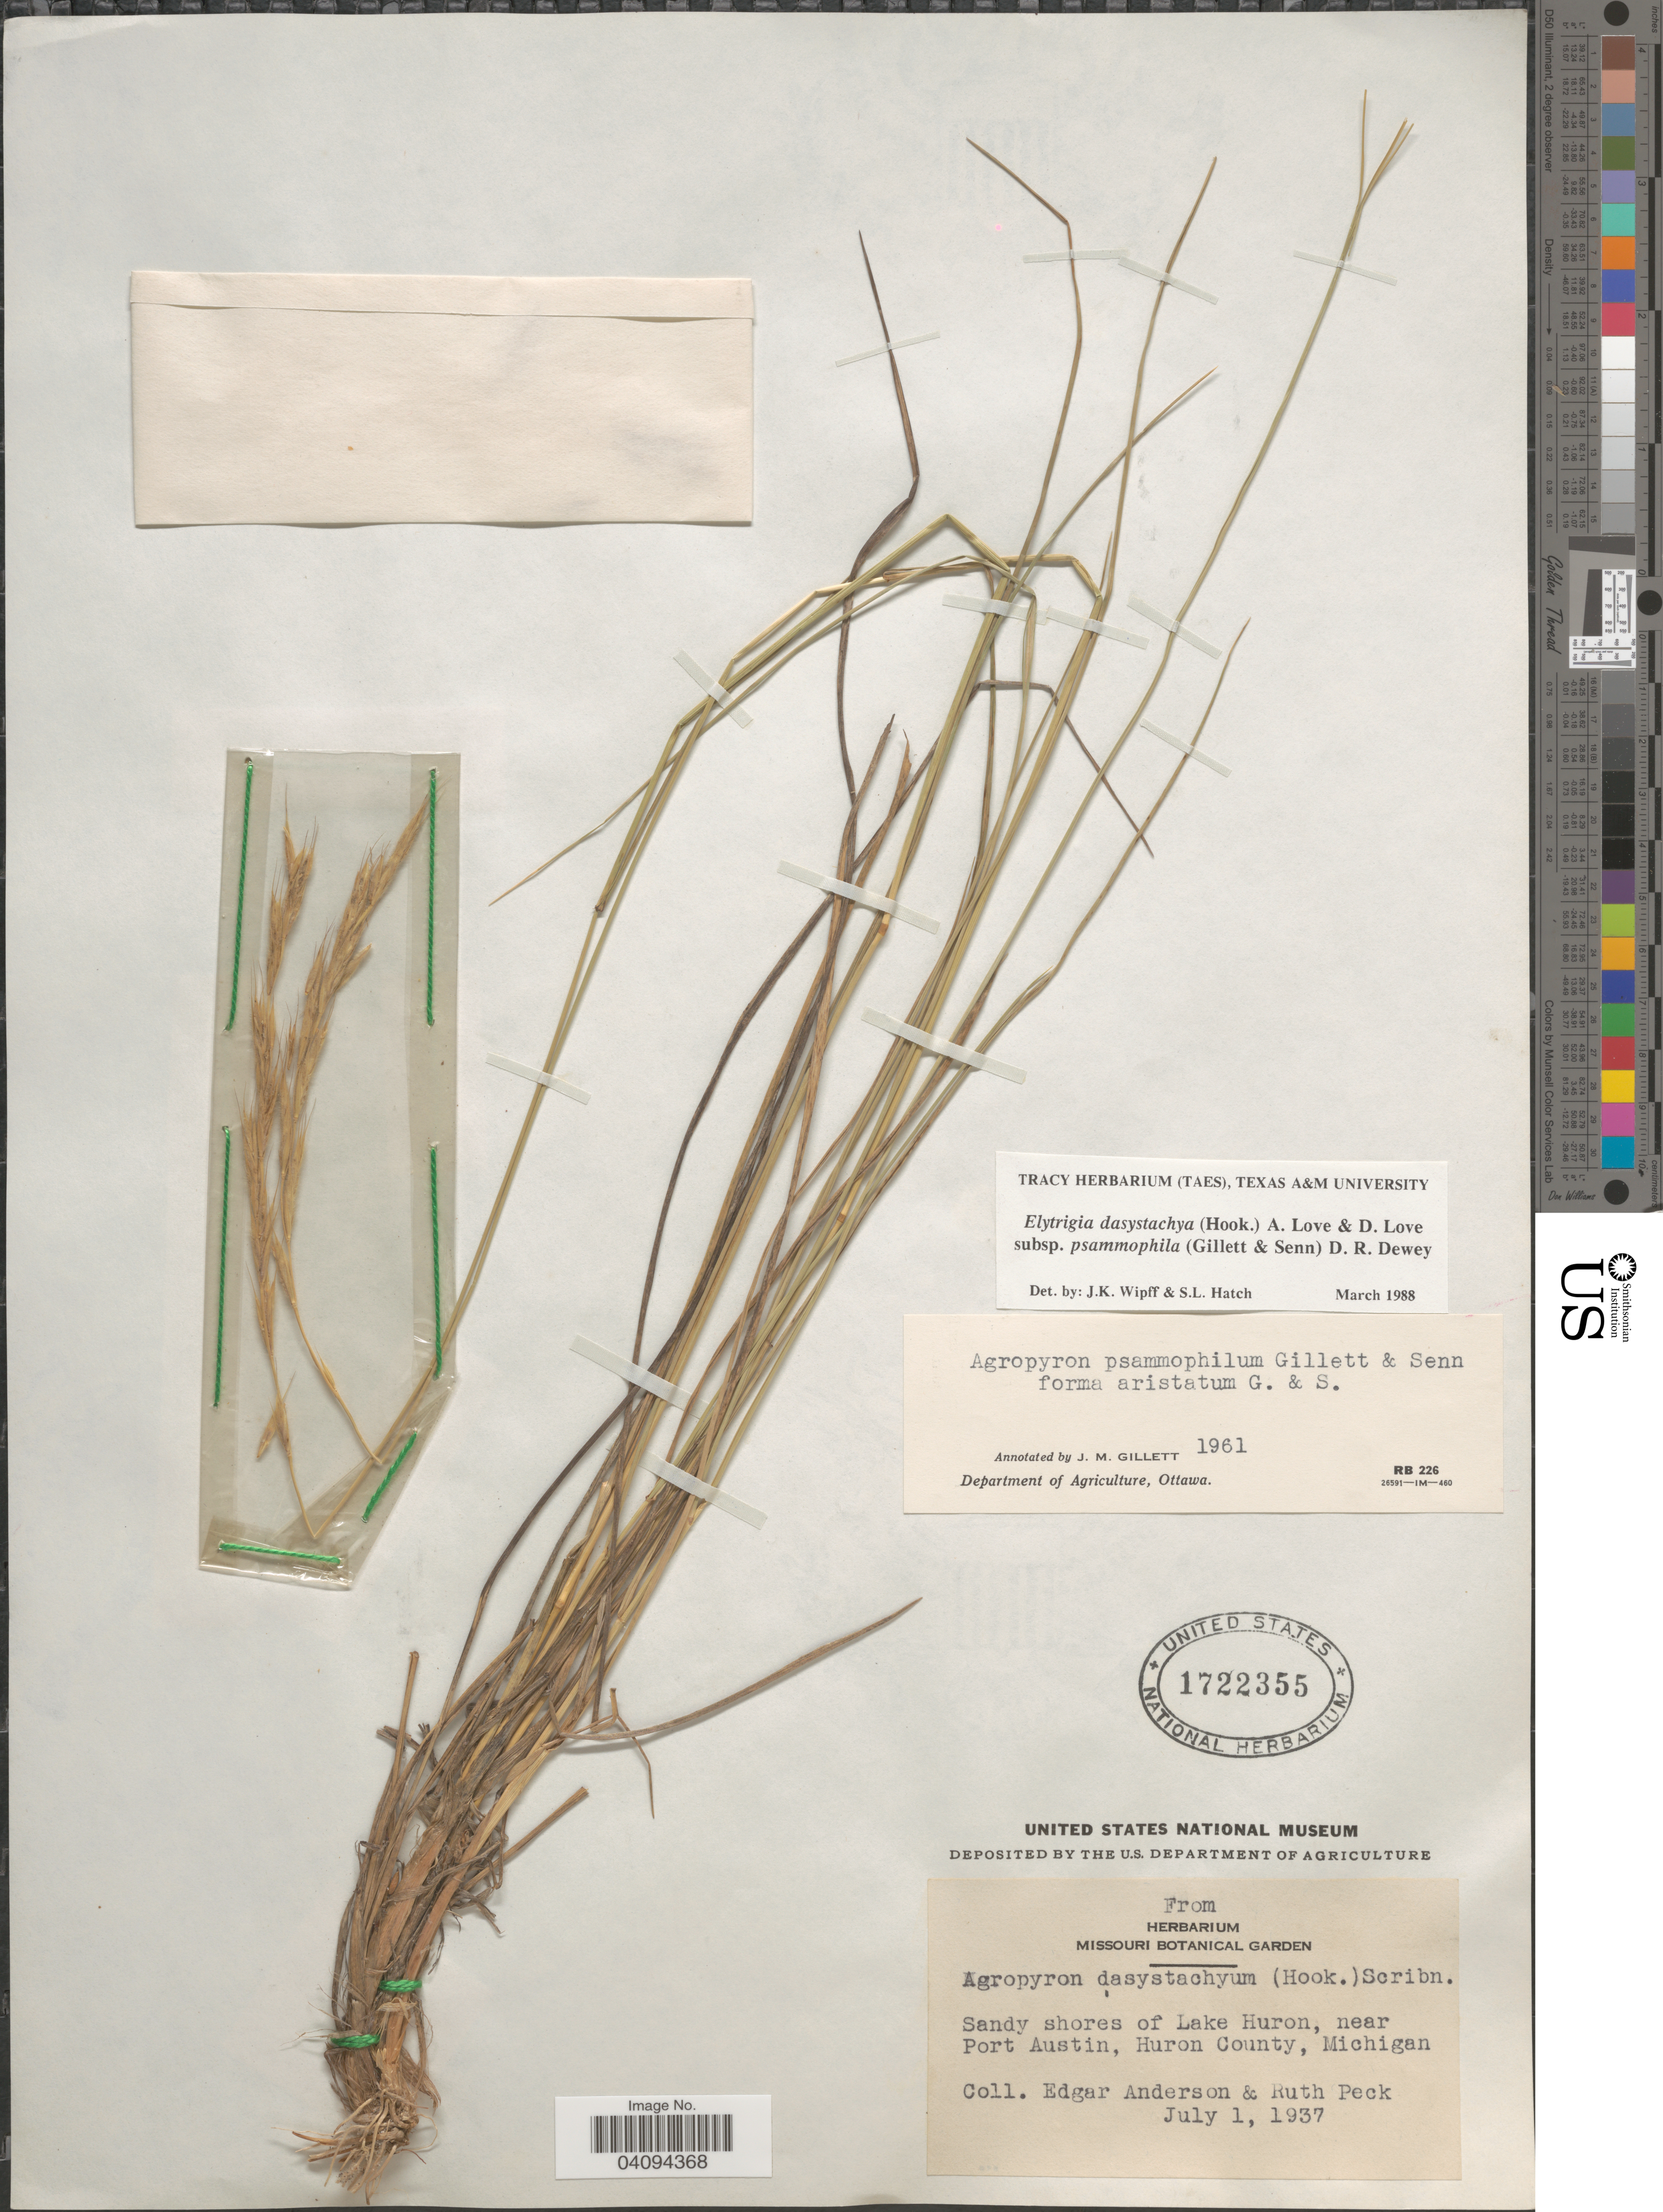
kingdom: Plantae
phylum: Tracheophyta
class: Liliopsida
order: Poales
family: Poaceae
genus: Elymus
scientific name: Elymus lanceolatus subsp. psammophilus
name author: (J.M. Gillett & H. Senn) Á. Löve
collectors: E. S. Anderson & R. Peck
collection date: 1937-07-01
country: United States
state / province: Michigan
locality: Sandy shores of Lake Huron, near Port Austin, Huron County.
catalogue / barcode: US 1722355